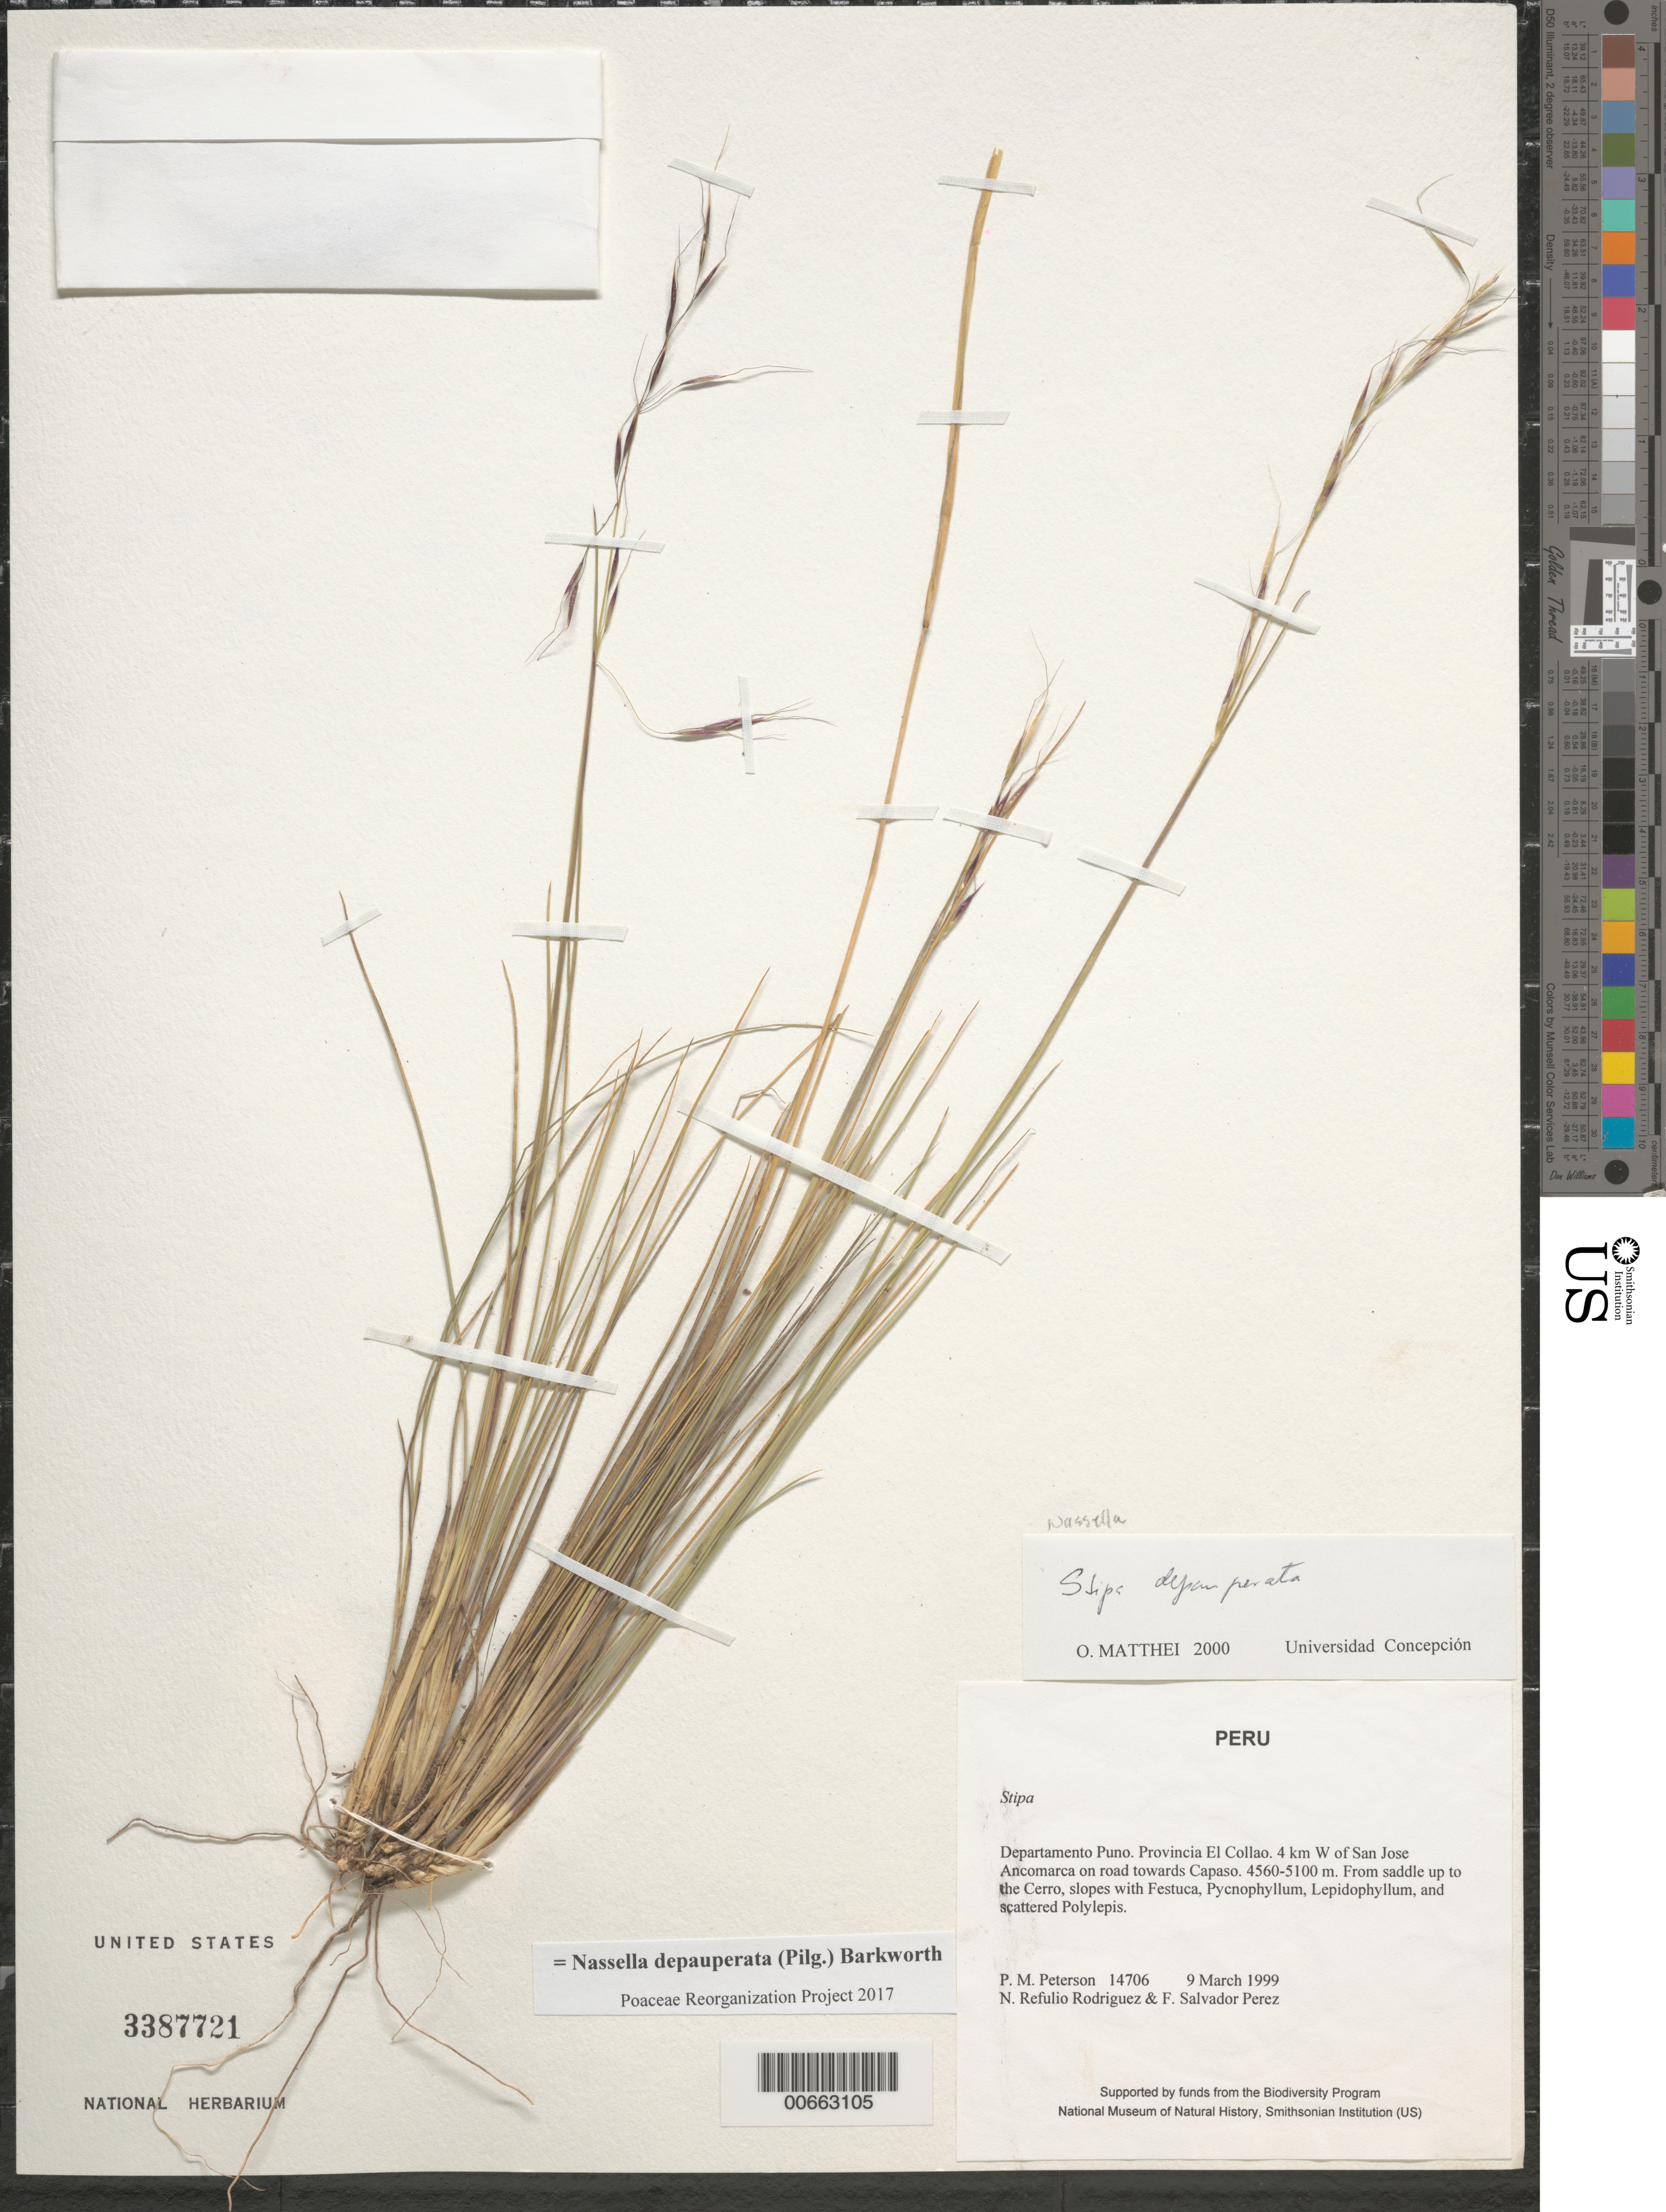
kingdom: Plantae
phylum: Tracheophyta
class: Liliopsida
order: Poales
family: Poaceae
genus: Nassella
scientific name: Nassella depauperata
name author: (Pilg.) Barkworth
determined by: Poaceae Reorganization Project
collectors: P. M. Peterson, N. Refulio-Rodríguez & F. Salvador Perez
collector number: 14706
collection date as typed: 09 Mar 1999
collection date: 1999-03-09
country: Peru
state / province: Puno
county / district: El Collao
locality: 4 km W of San Jose Ancomarca on road towards Capaso.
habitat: From saddle up to the Cerro, slopes with Festuca, Pycnophyllum, Lepidophyllum and scattered Polylepis.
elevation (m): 4560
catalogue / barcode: US 3387721